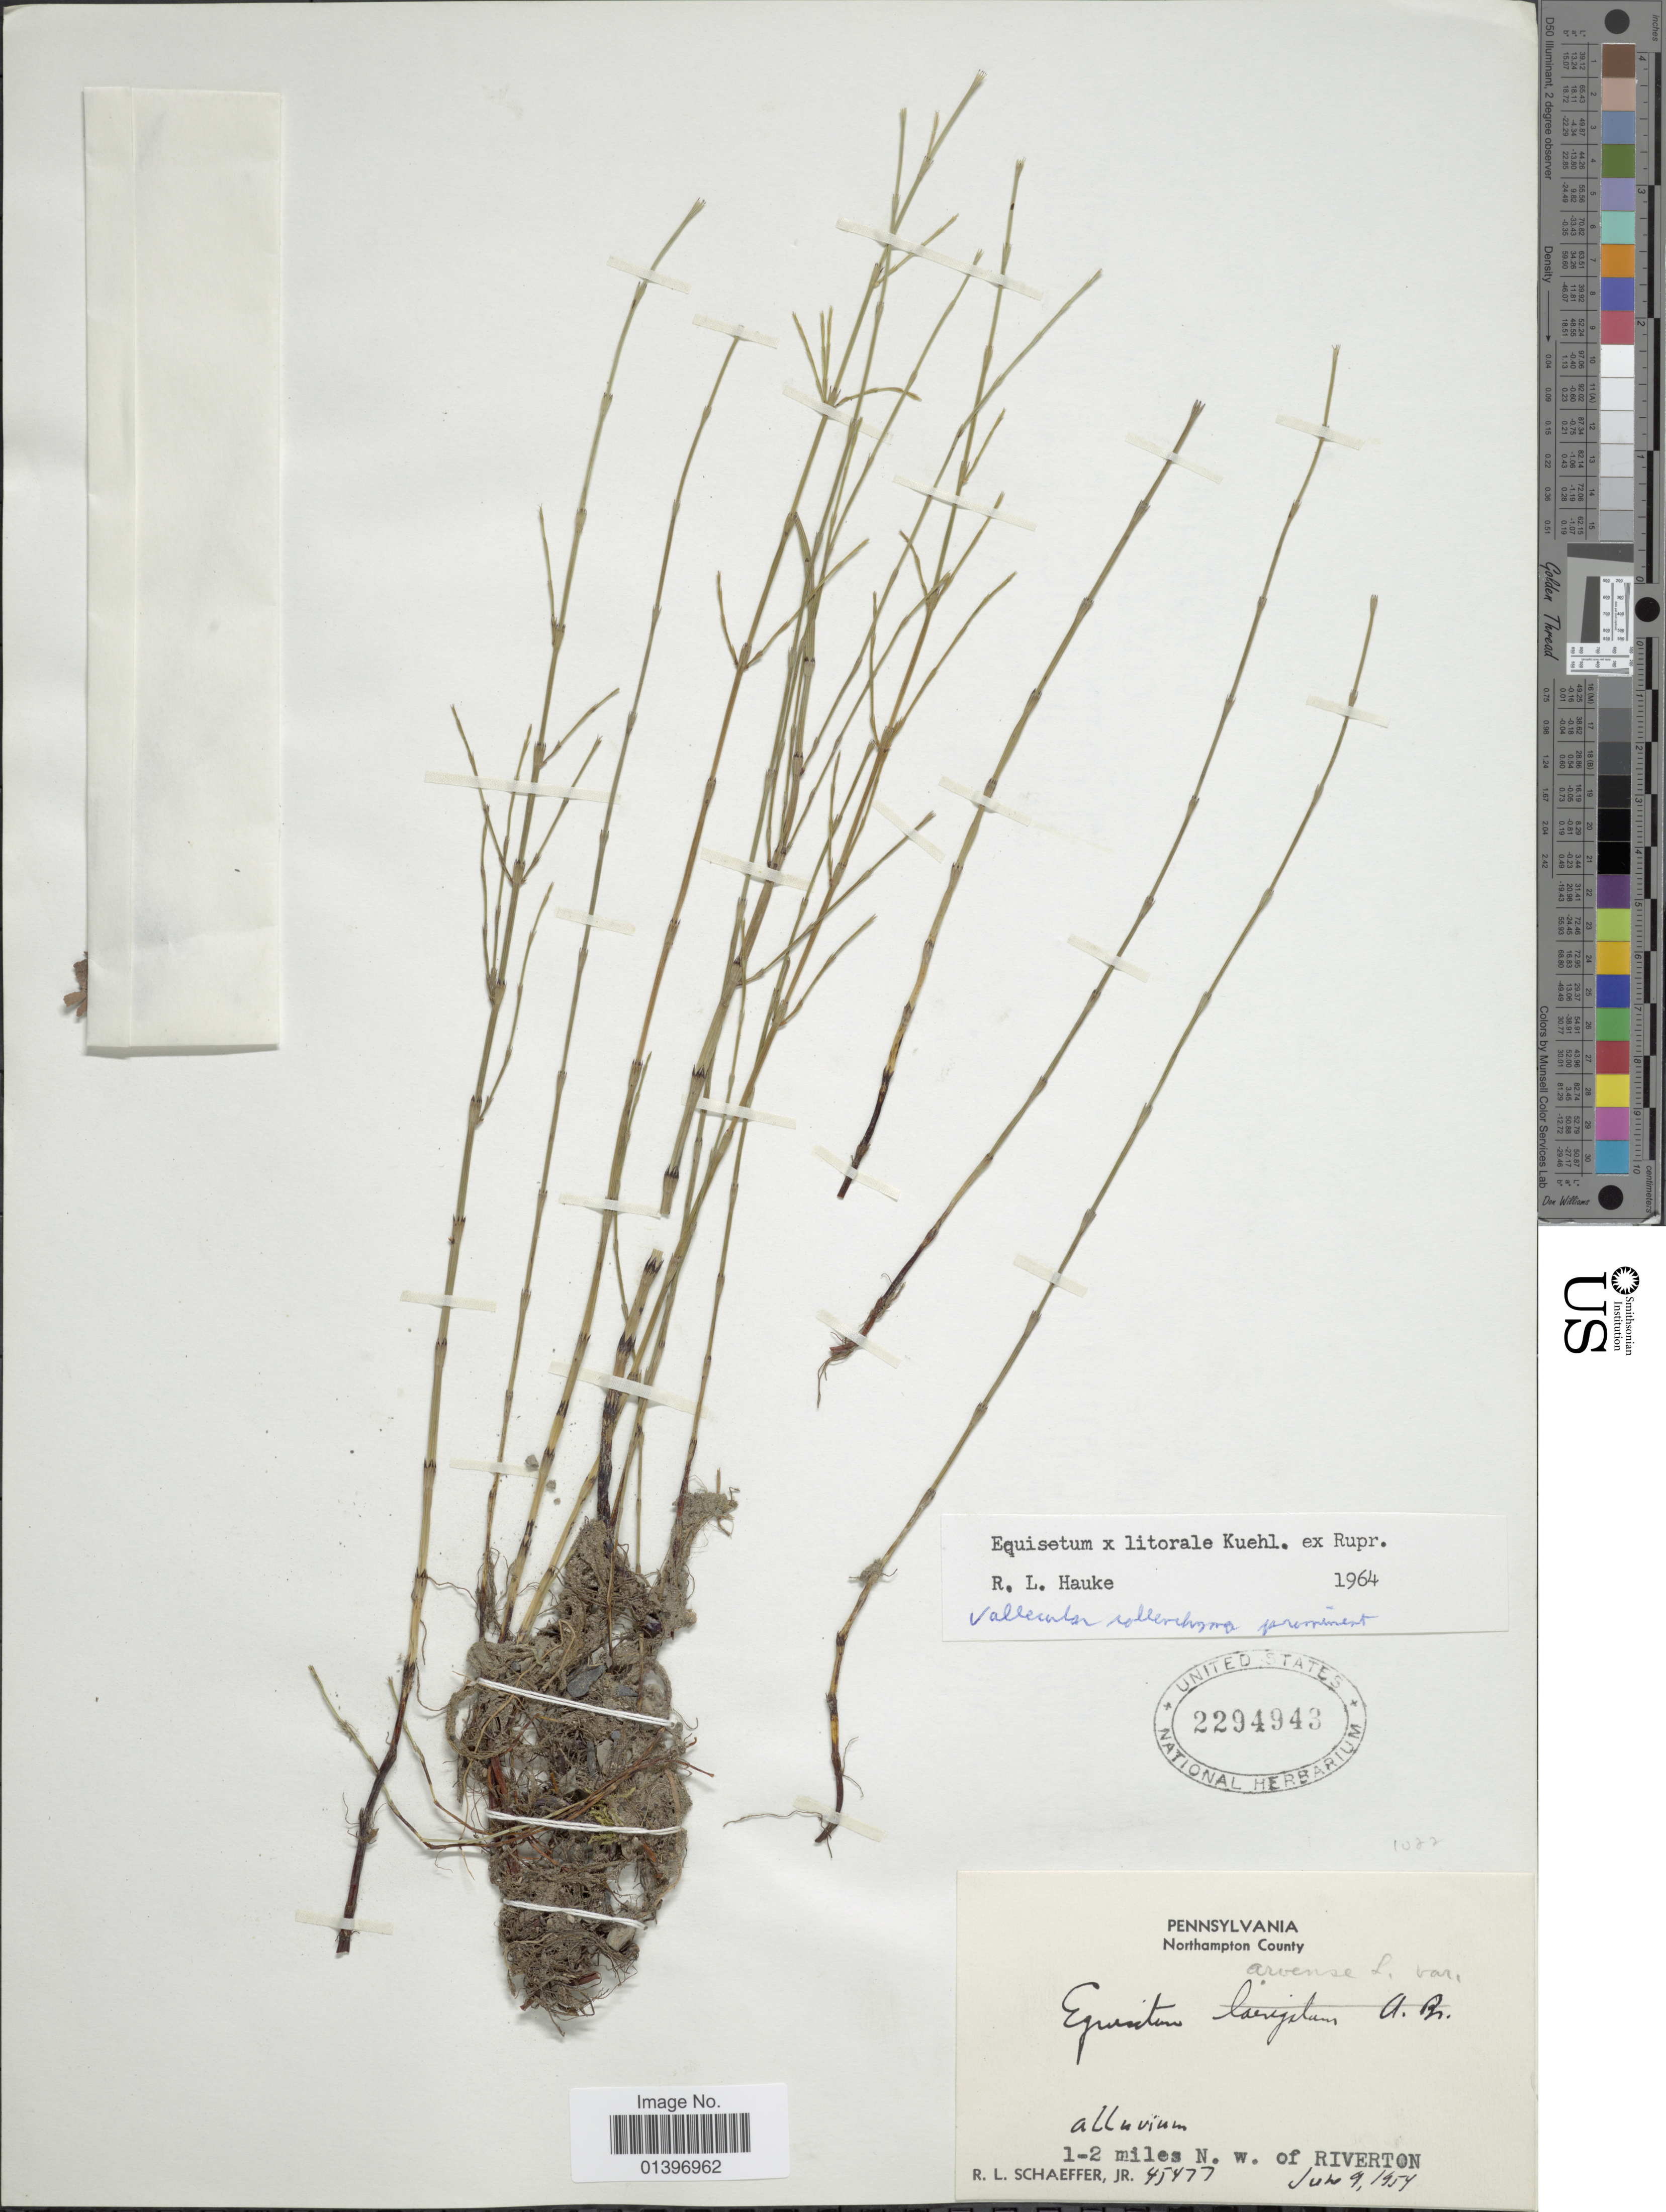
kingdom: Plantae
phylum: Tracheophyta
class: Polypodiopsida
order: Equisetales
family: Equisetaceae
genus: Equisetum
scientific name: Equisetum x litorale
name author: Kuhlw.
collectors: R. L. Schaeffer Jr.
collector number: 45477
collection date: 1954-06-09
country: United States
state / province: Pennsylvania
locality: Northampton County, Alluvium, 1-2 miles N. w. of Riverton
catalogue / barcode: US 2294943